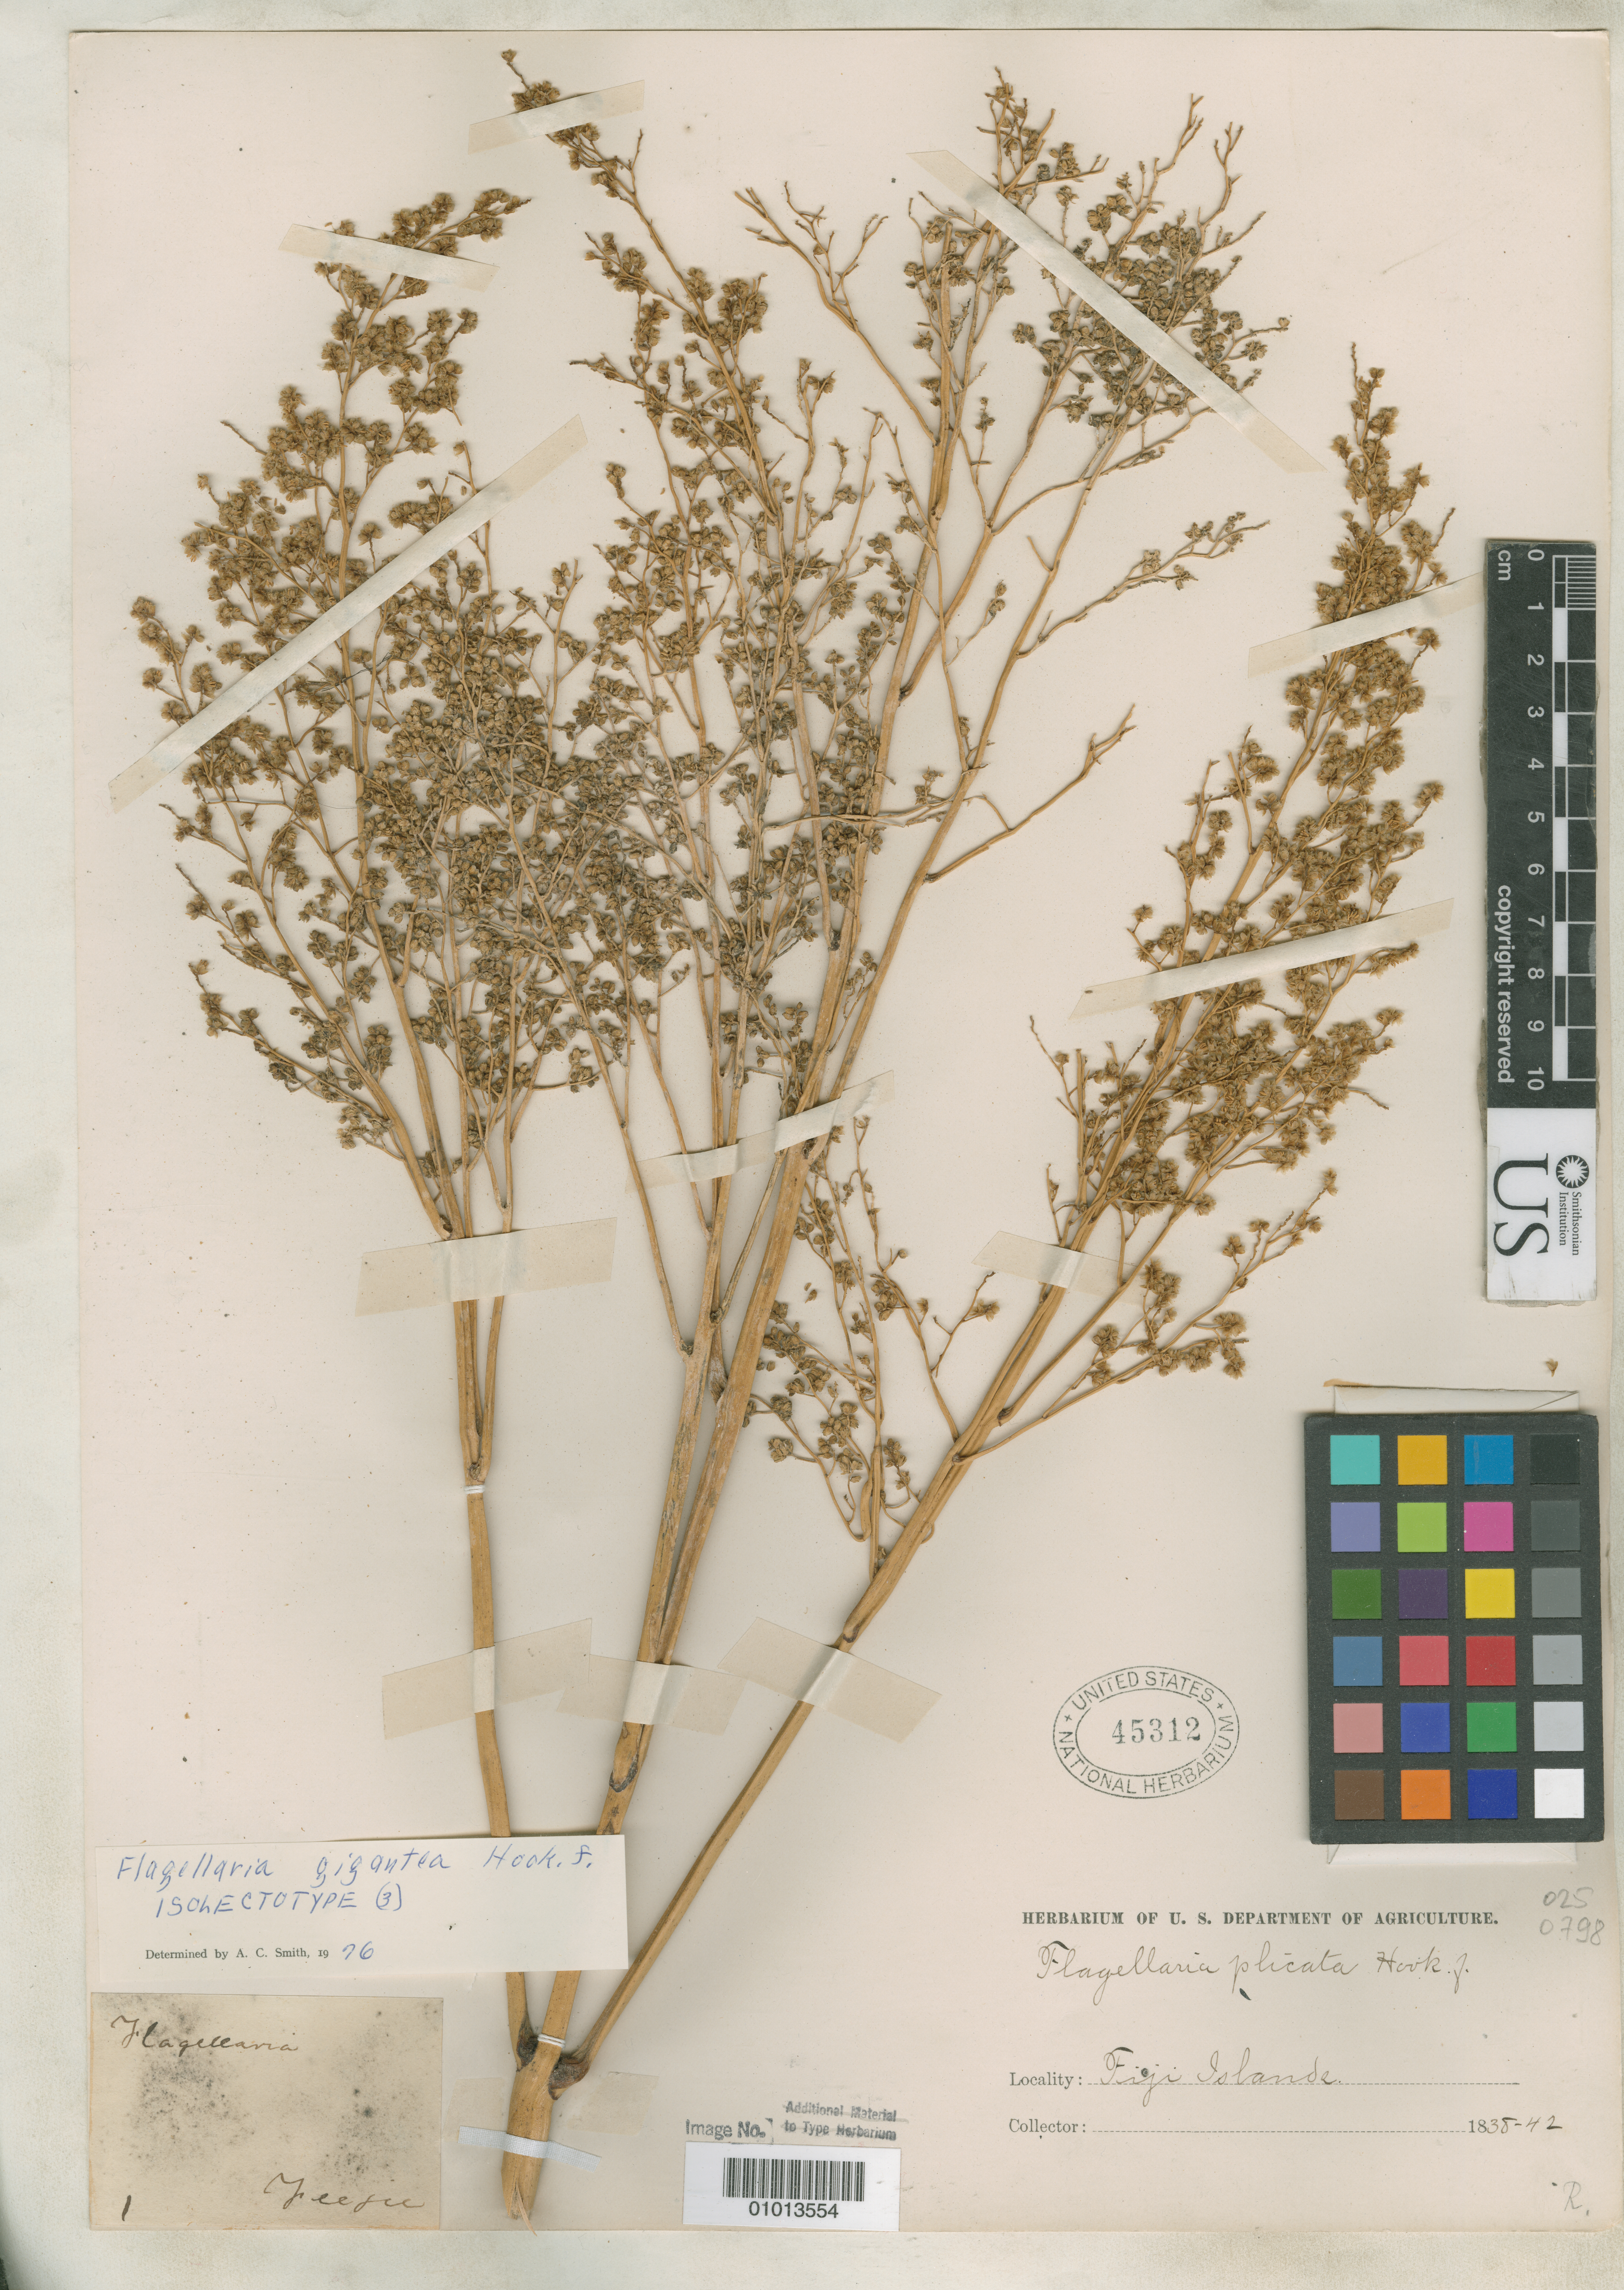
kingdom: Plantae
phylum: Tracheophyta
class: Liliopsida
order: Poales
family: Flagellariaceae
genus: Flagellaria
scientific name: Flagellaria gigantea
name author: Hook. f.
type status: Isolectotype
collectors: Wilkes Explor. Exped.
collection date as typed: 1838 to -- --- 1842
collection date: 1838/1842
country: Fiji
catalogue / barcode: US 45312